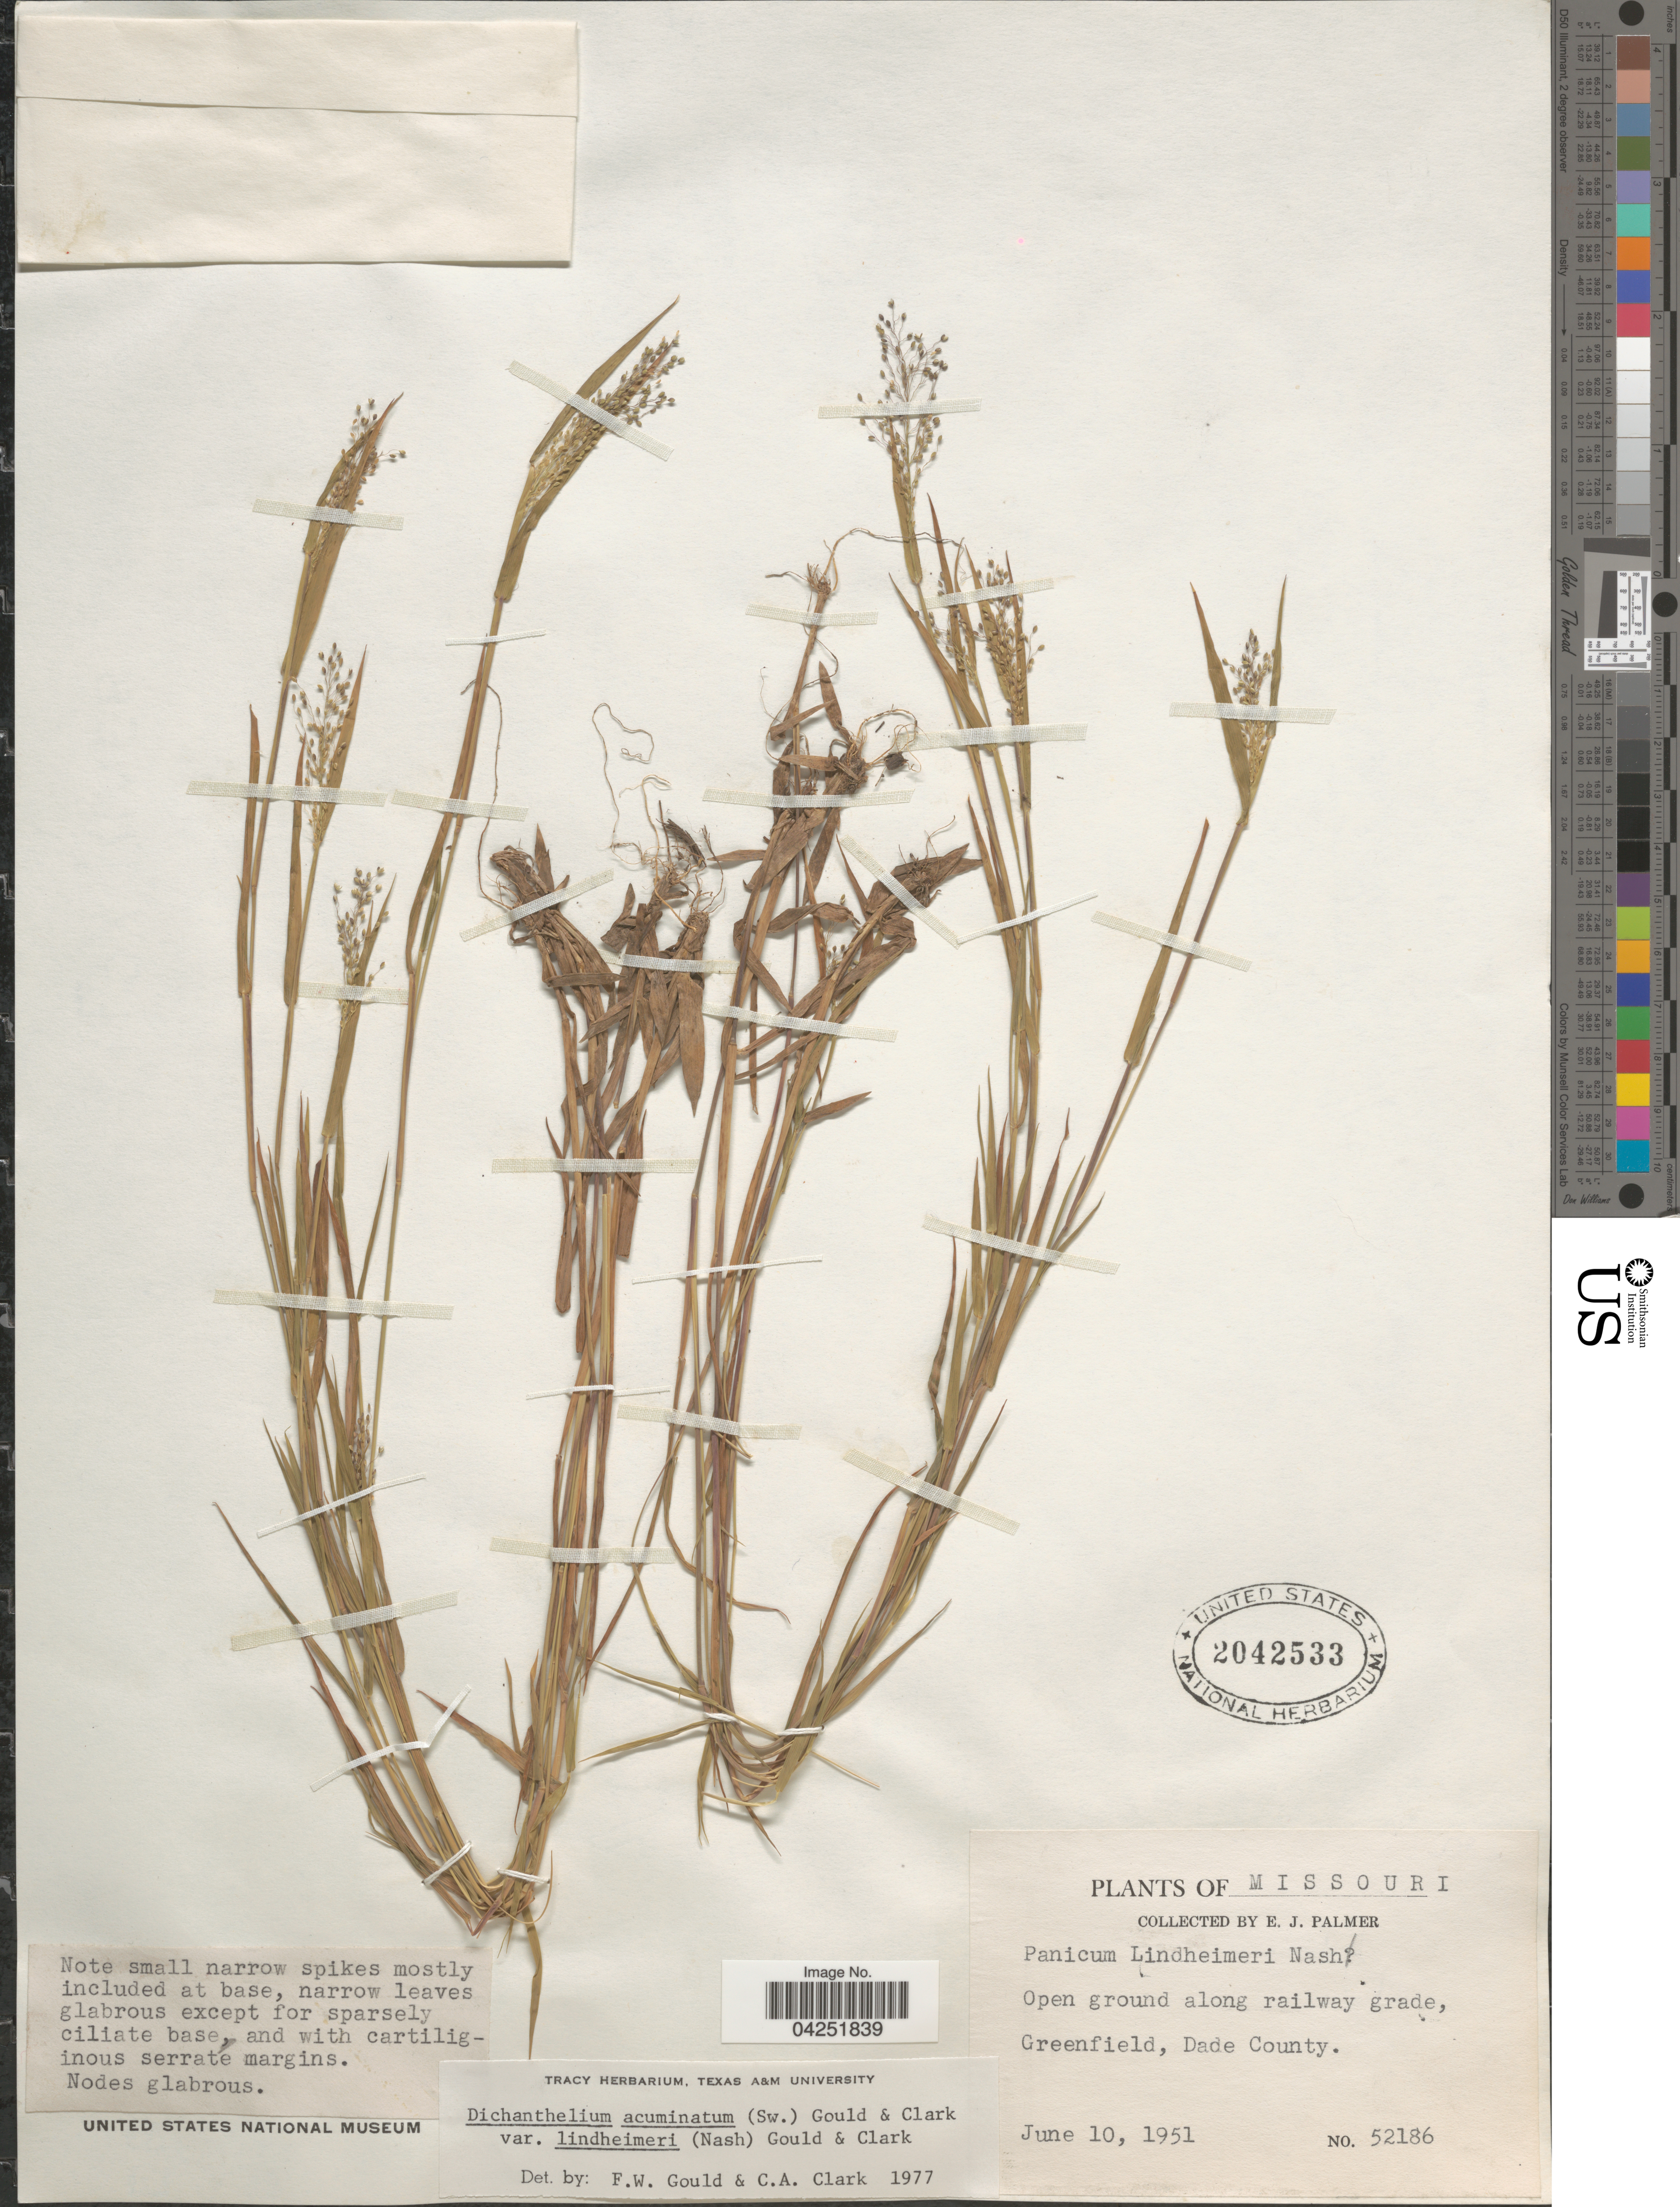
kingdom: Plantae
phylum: Tracheophyta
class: Liliopsida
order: Poales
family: Poaceae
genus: Dichanthelium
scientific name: Dichanthelium acuminatum var. lindheimeri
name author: (Nash) Gould & C.A. Clark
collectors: E. J. Palmer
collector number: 52186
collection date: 1951-06-10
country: United States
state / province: Missouri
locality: Open ground along railway grade, Greenfield, Dade County.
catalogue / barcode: US 2042533